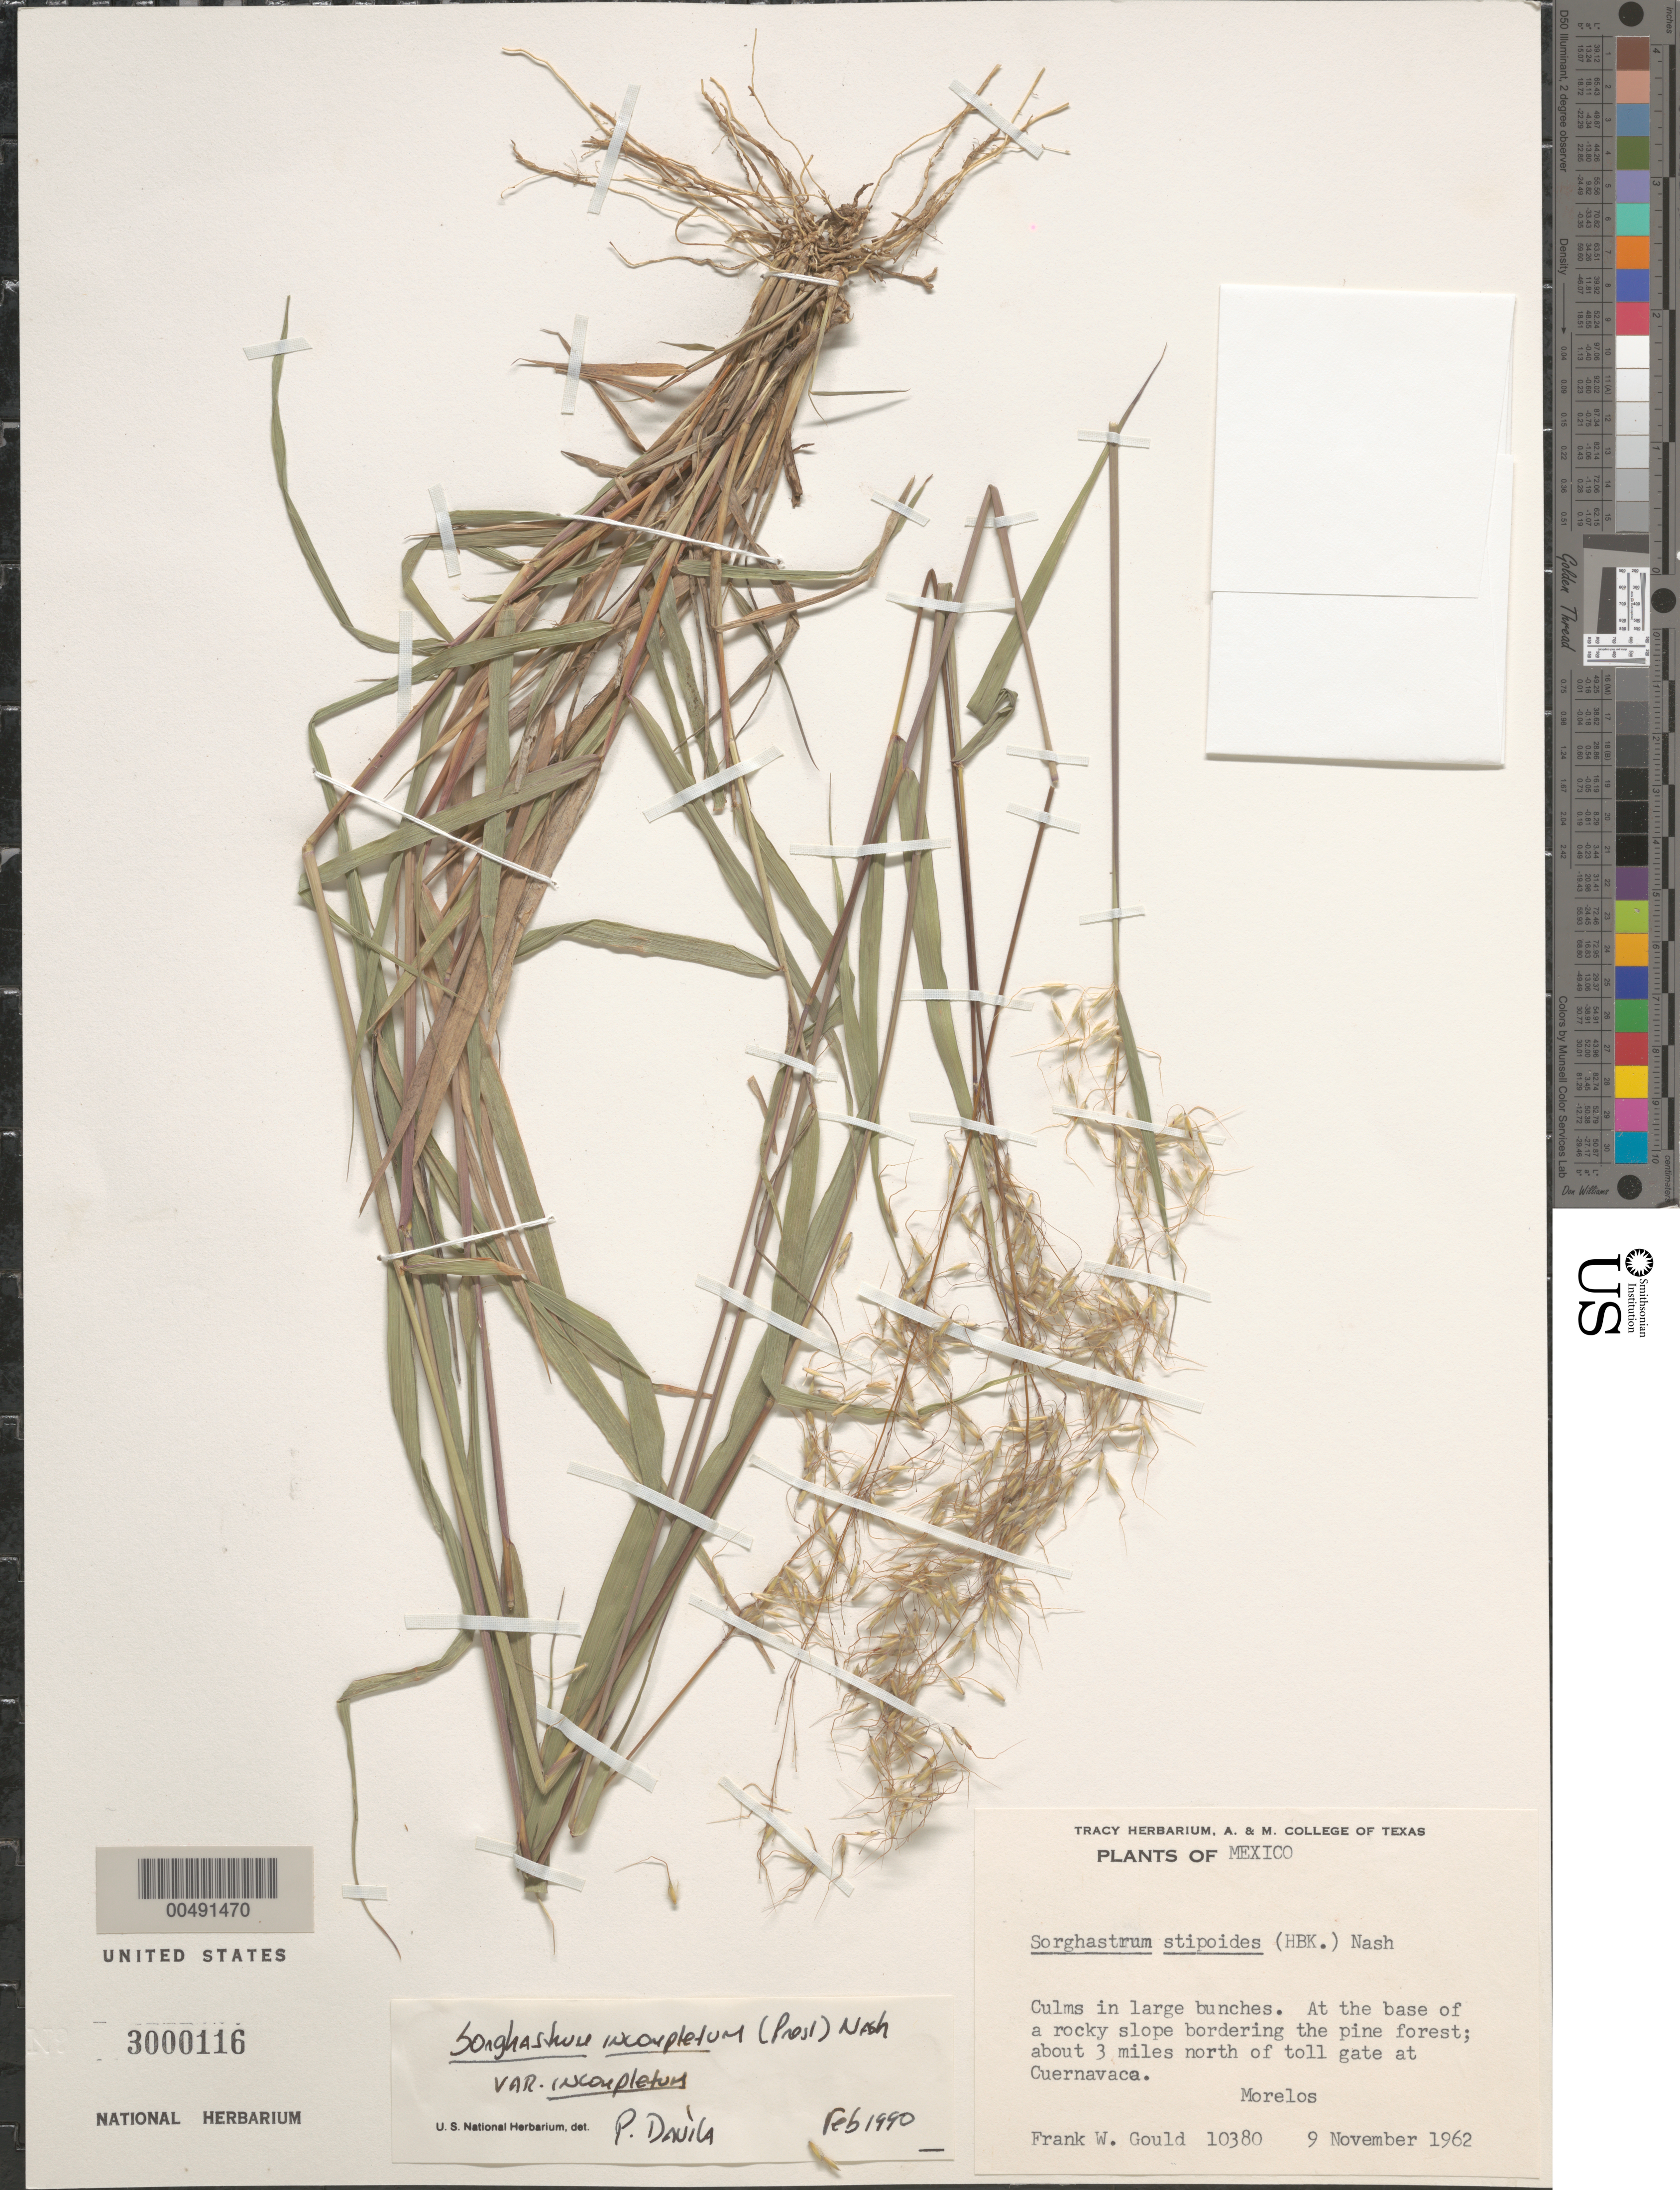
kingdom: Plantae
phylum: Tracheophyta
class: Liliopsida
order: Poales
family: Poaceae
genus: Sorghastrum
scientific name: Sorghastrum incompletum var. incompletum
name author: (J. Presl) Nash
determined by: Dávila, P. D.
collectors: F. W. Gould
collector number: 10380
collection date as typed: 9 Nov 1962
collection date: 1962-11-09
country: Mexico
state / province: Morelos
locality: About 3 mi N of toll gate at Cuernavaca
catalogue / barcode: US 3000116